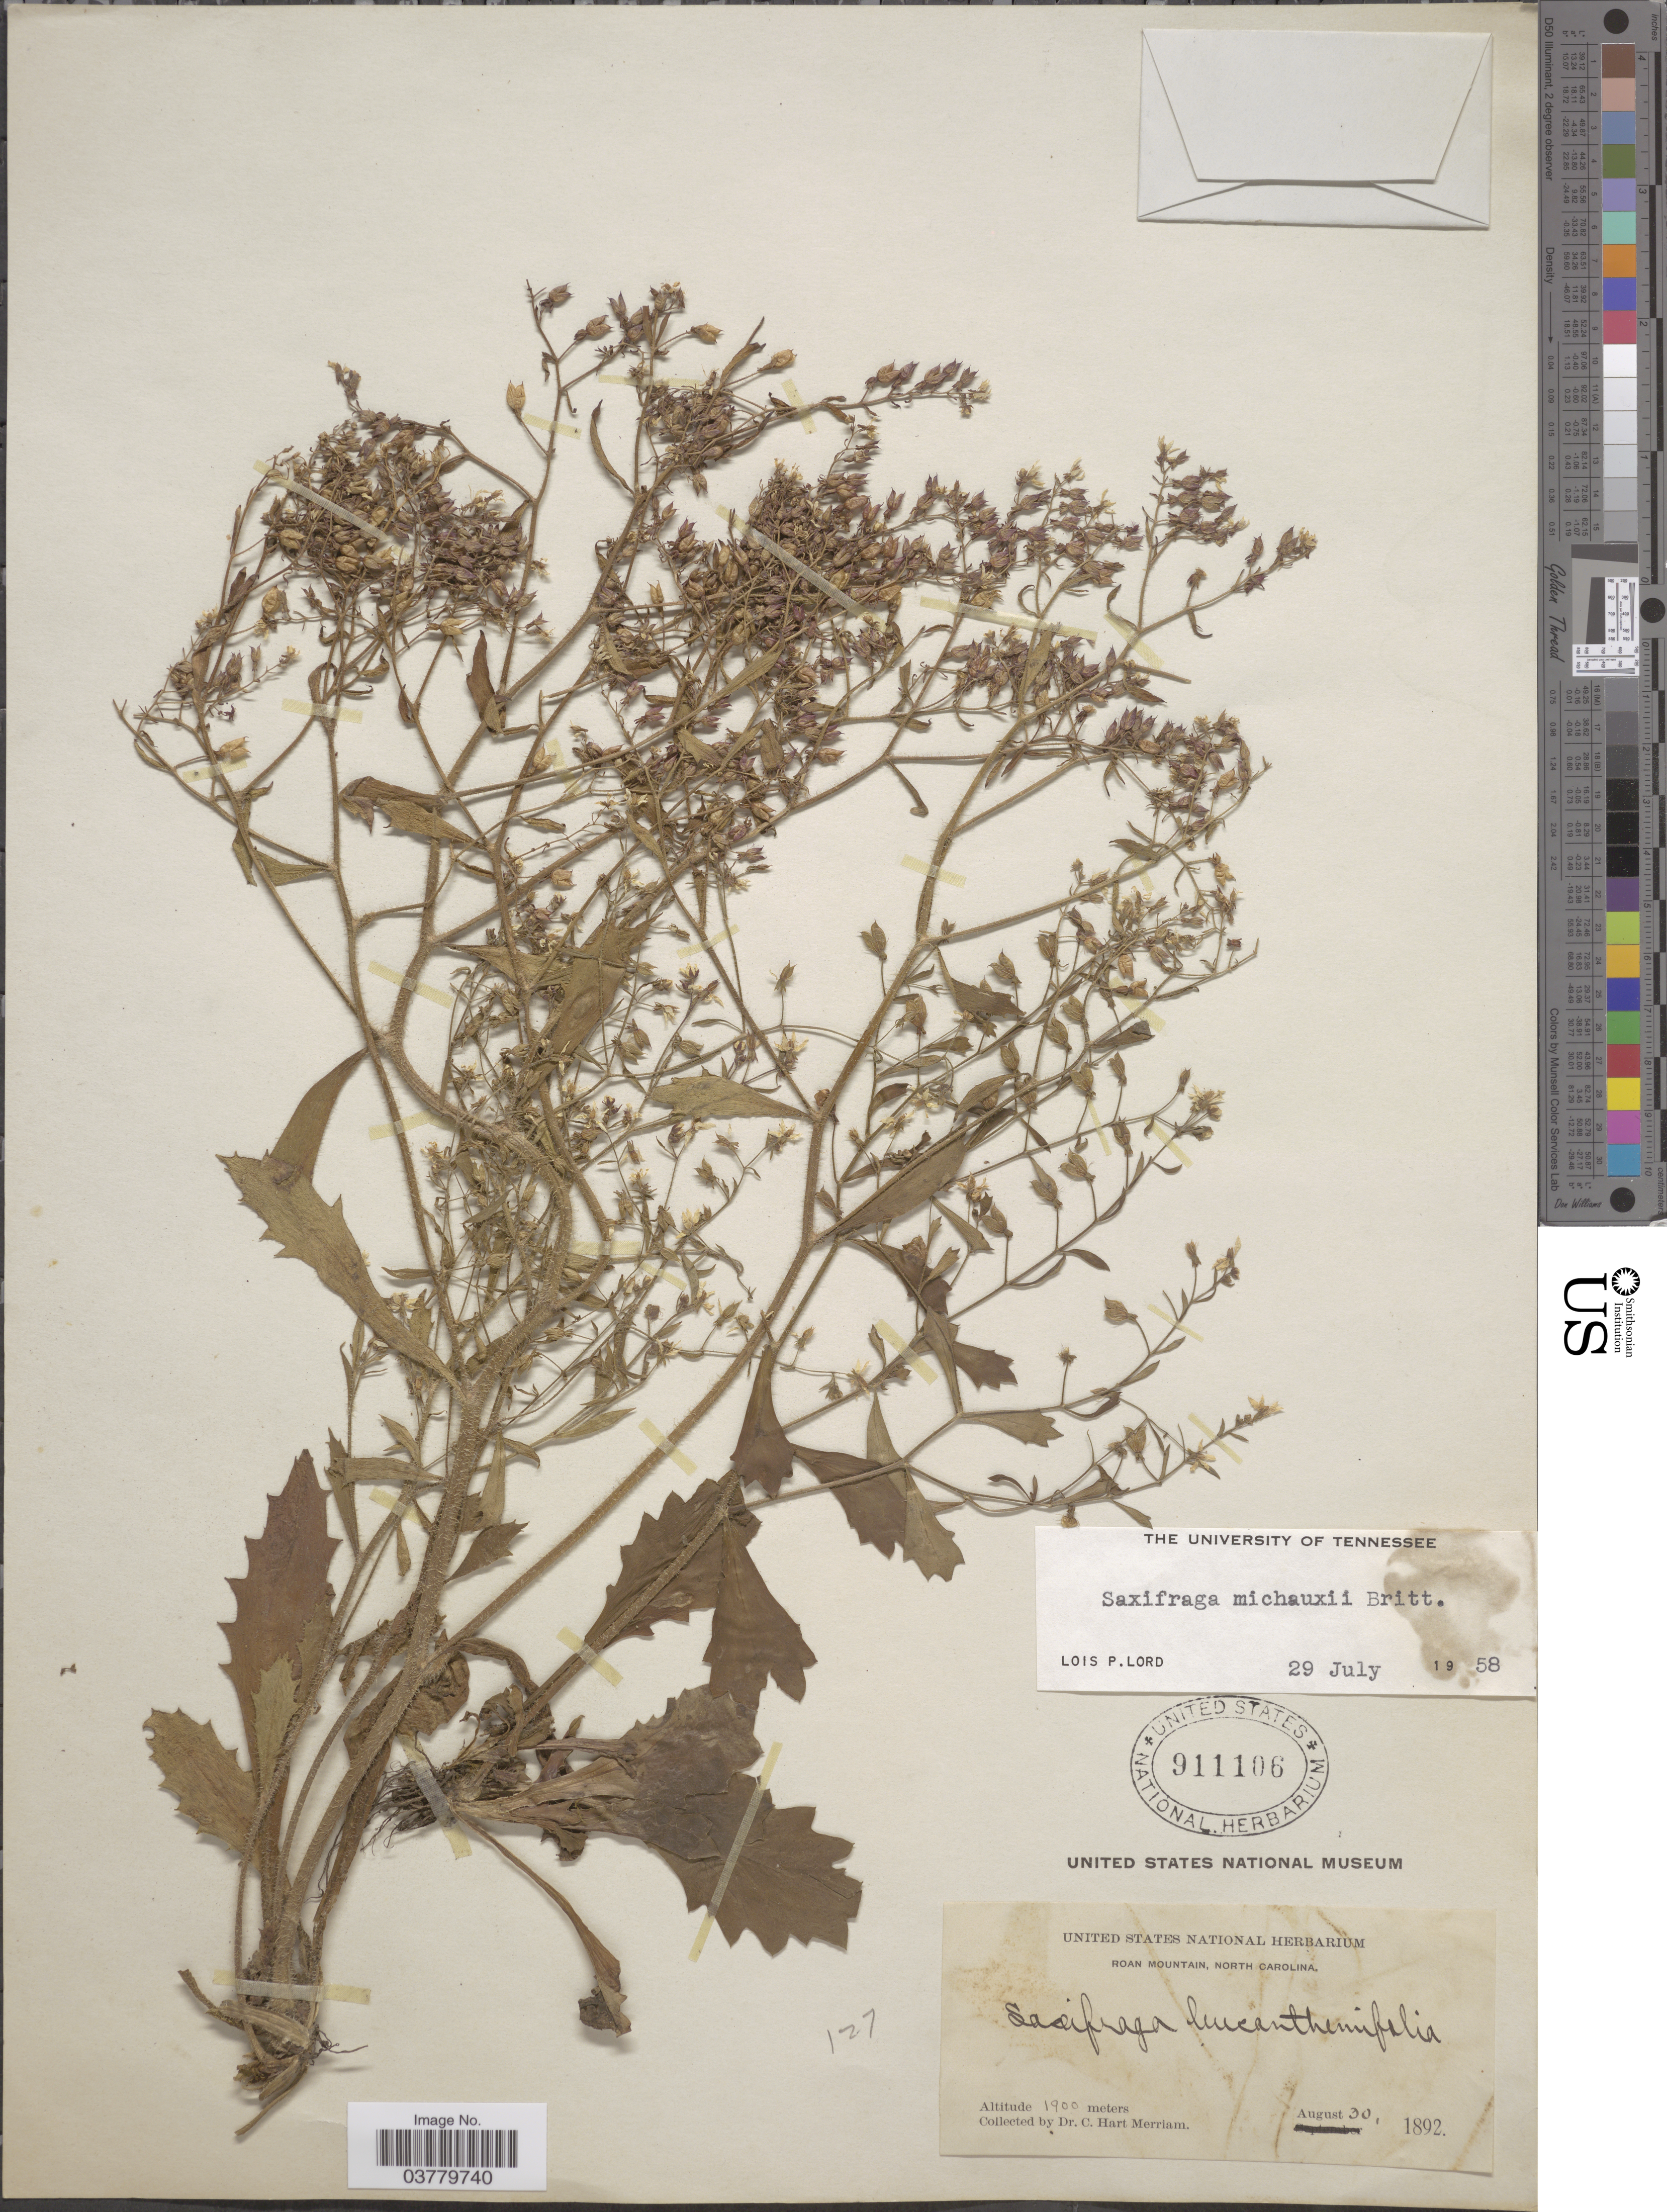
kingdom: Plantae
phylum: Tracheophyta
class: Magnoliopsida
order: Saxifragales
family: Saxifragaceae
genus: Micranthes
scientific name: Micranthes petiolaris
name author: (Raf.) Bush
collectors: C. Merriam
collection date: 1892-08-30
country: United States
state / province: North Carolina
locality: Roan Mountain.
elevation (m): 1900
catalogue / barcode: US 911106